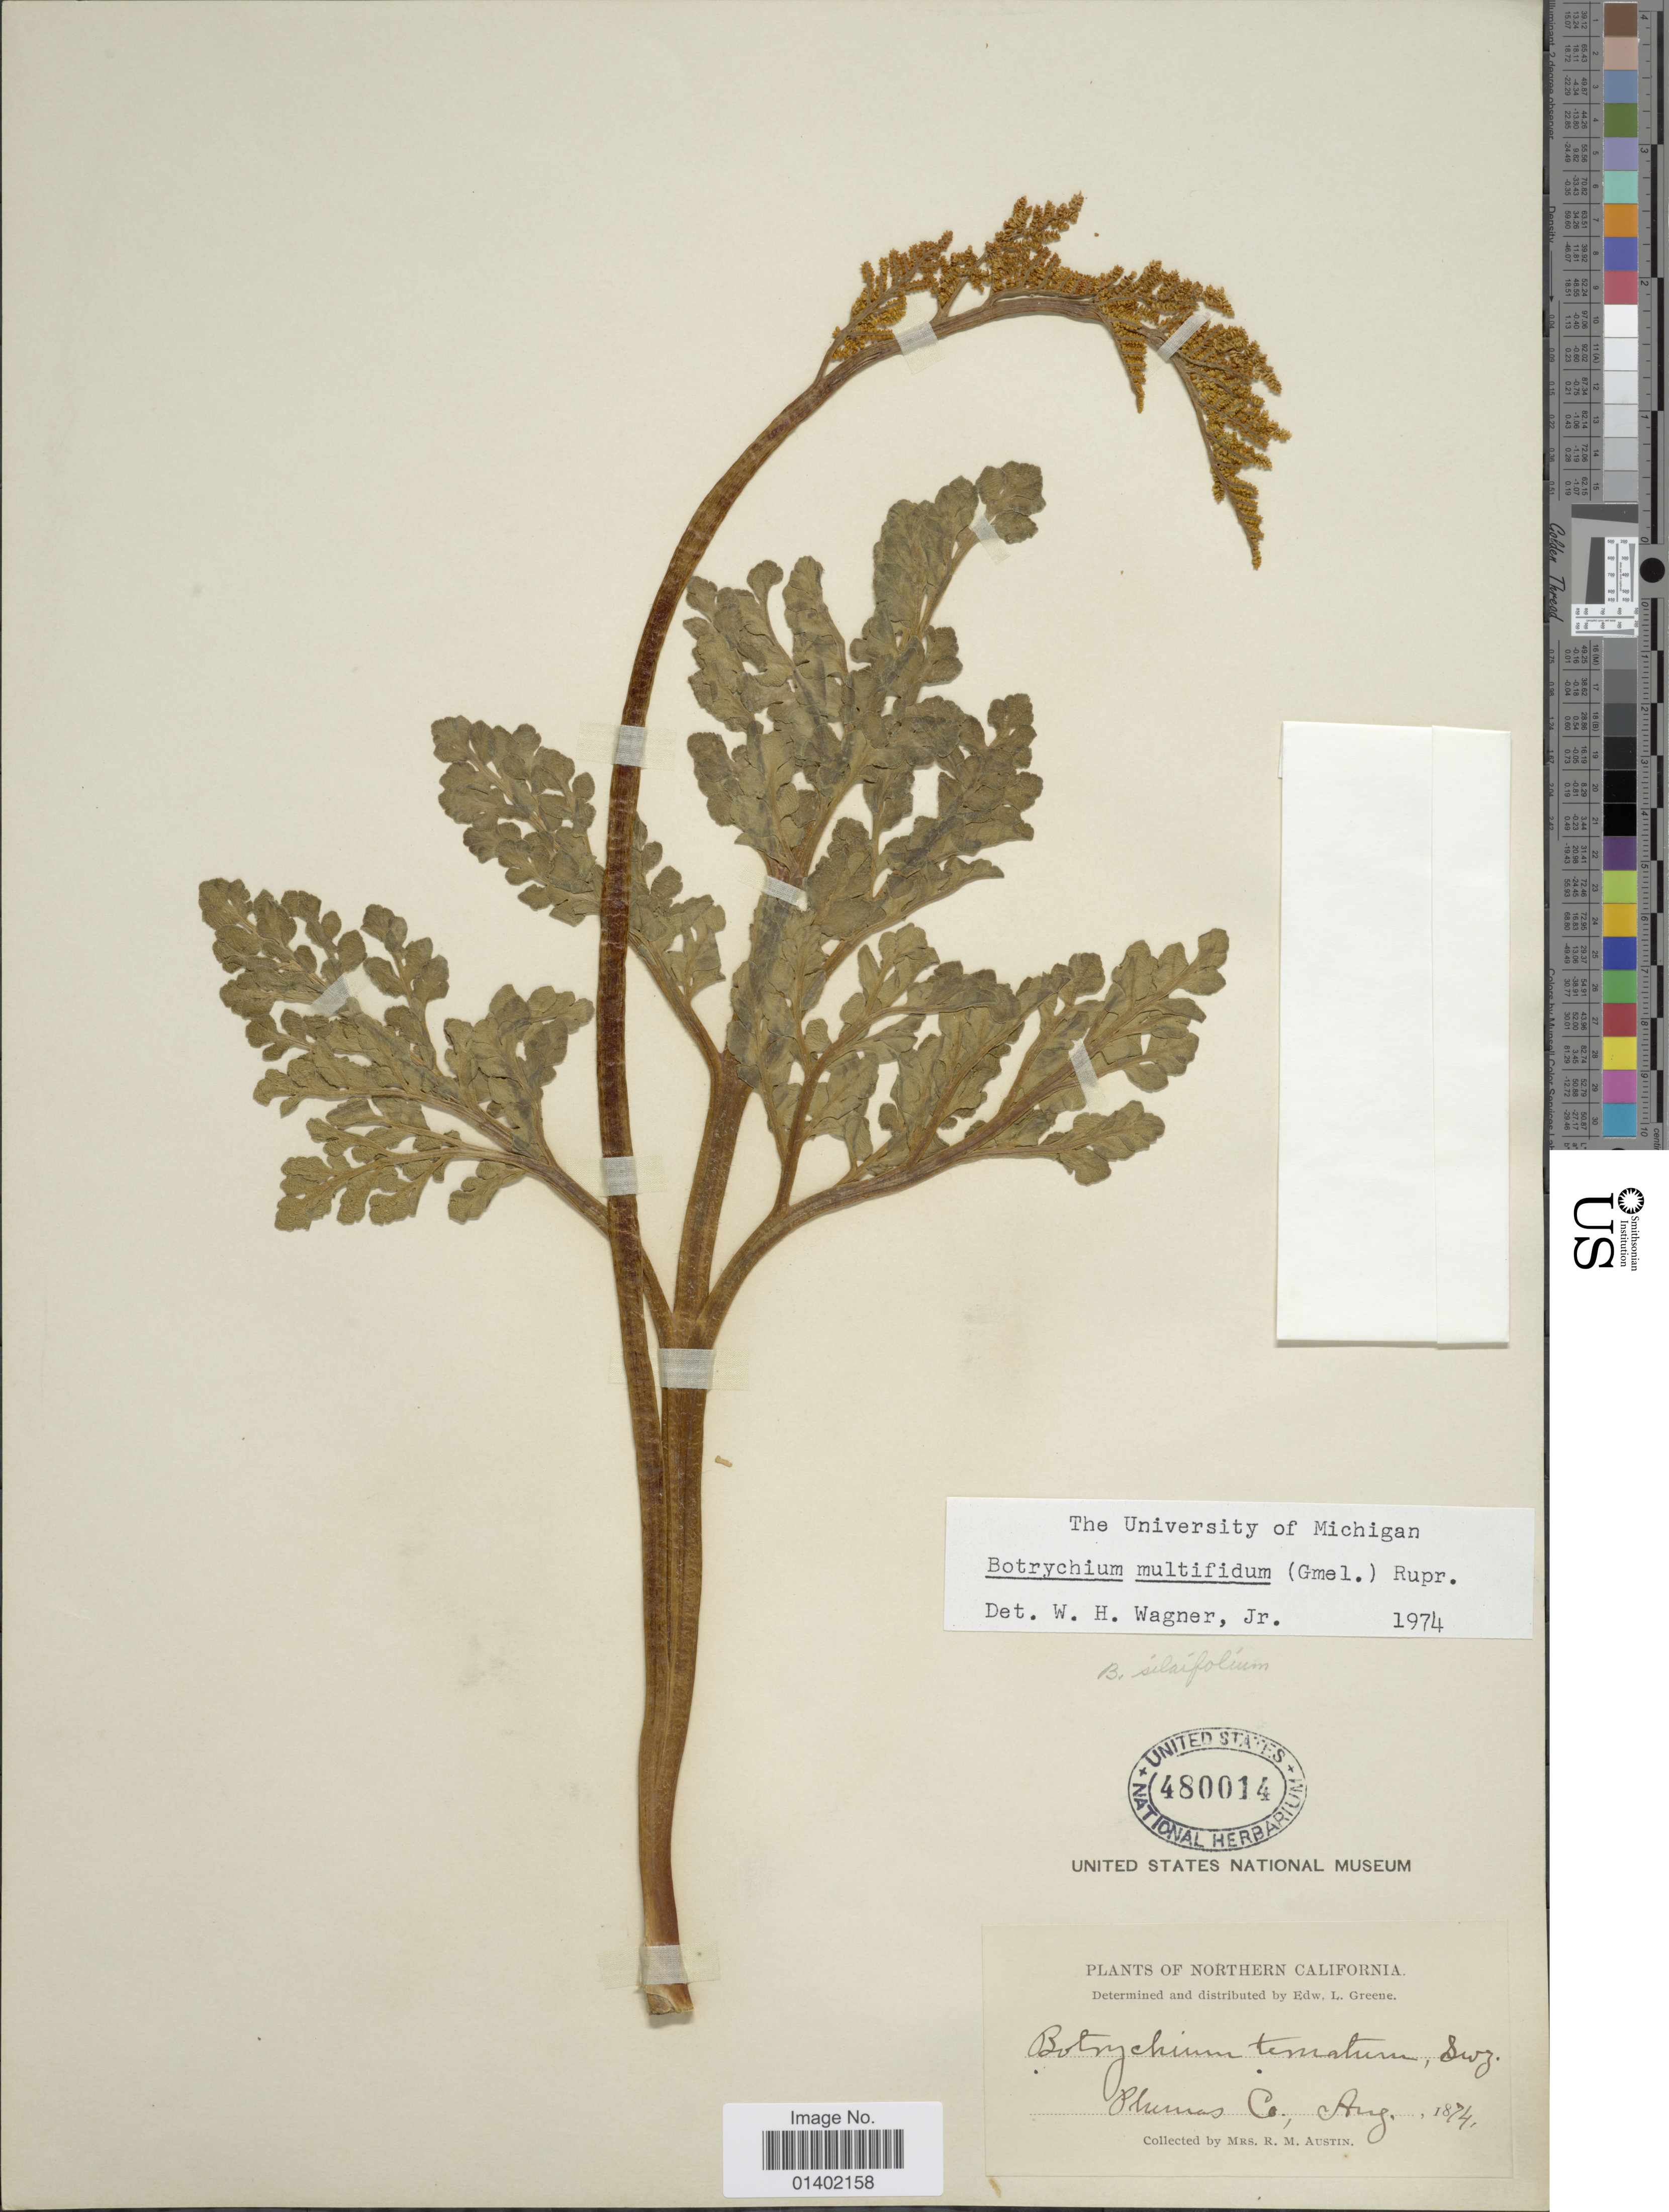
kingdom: Plantae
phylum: Tracheophyta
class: Polypodiopsida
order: Ophioglossales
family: Ophioglossaceae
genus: Botrychium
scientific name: Botrychium multifidum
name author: (J.F. Gmel.) Rupr.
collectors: R. Austin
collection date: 1874-08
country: United States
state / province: California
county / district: Plumas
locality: Plumas Co.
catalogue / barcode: US 480014